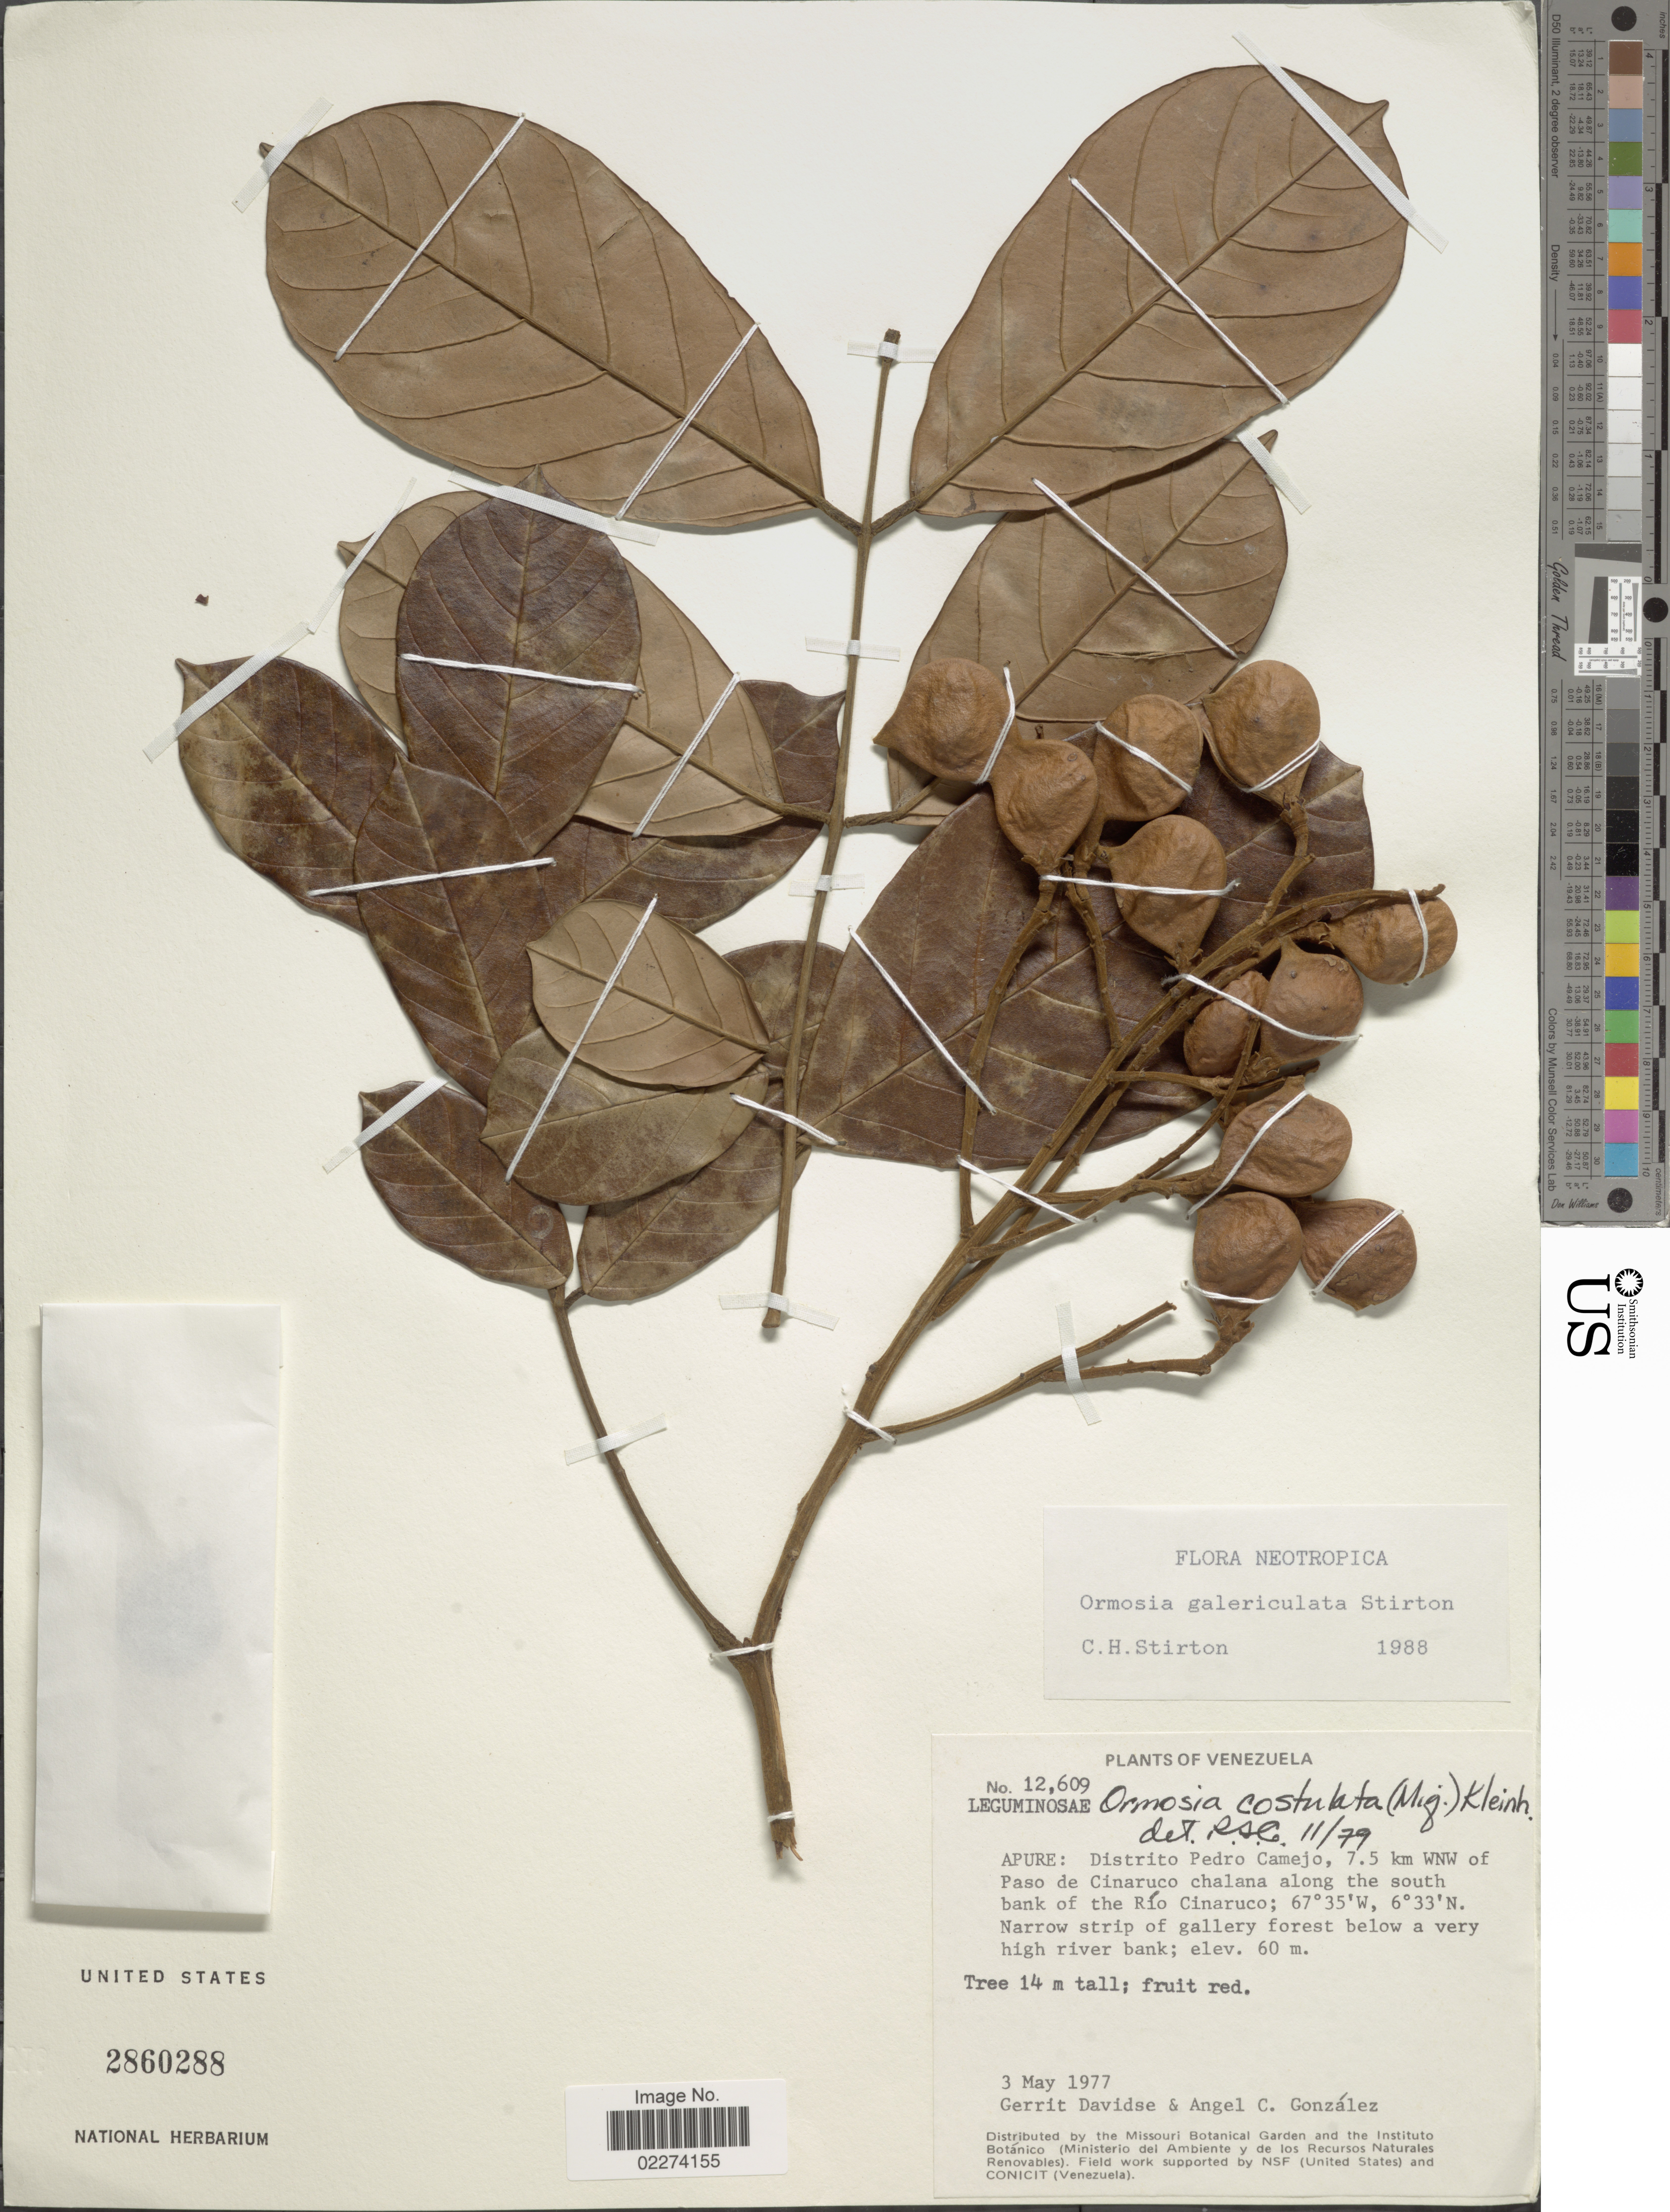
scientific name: unpublished name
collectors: A. Gonzáles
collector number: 12609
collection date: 1977-05-03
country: Venezuela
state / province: Apure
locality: Apure: Distrito Pedro Camejo, 7.5 km WNW of Paso de Cinaruco chalana along the south of bank of the Rio Cinaruco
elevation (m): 60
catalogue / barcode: US 2860288